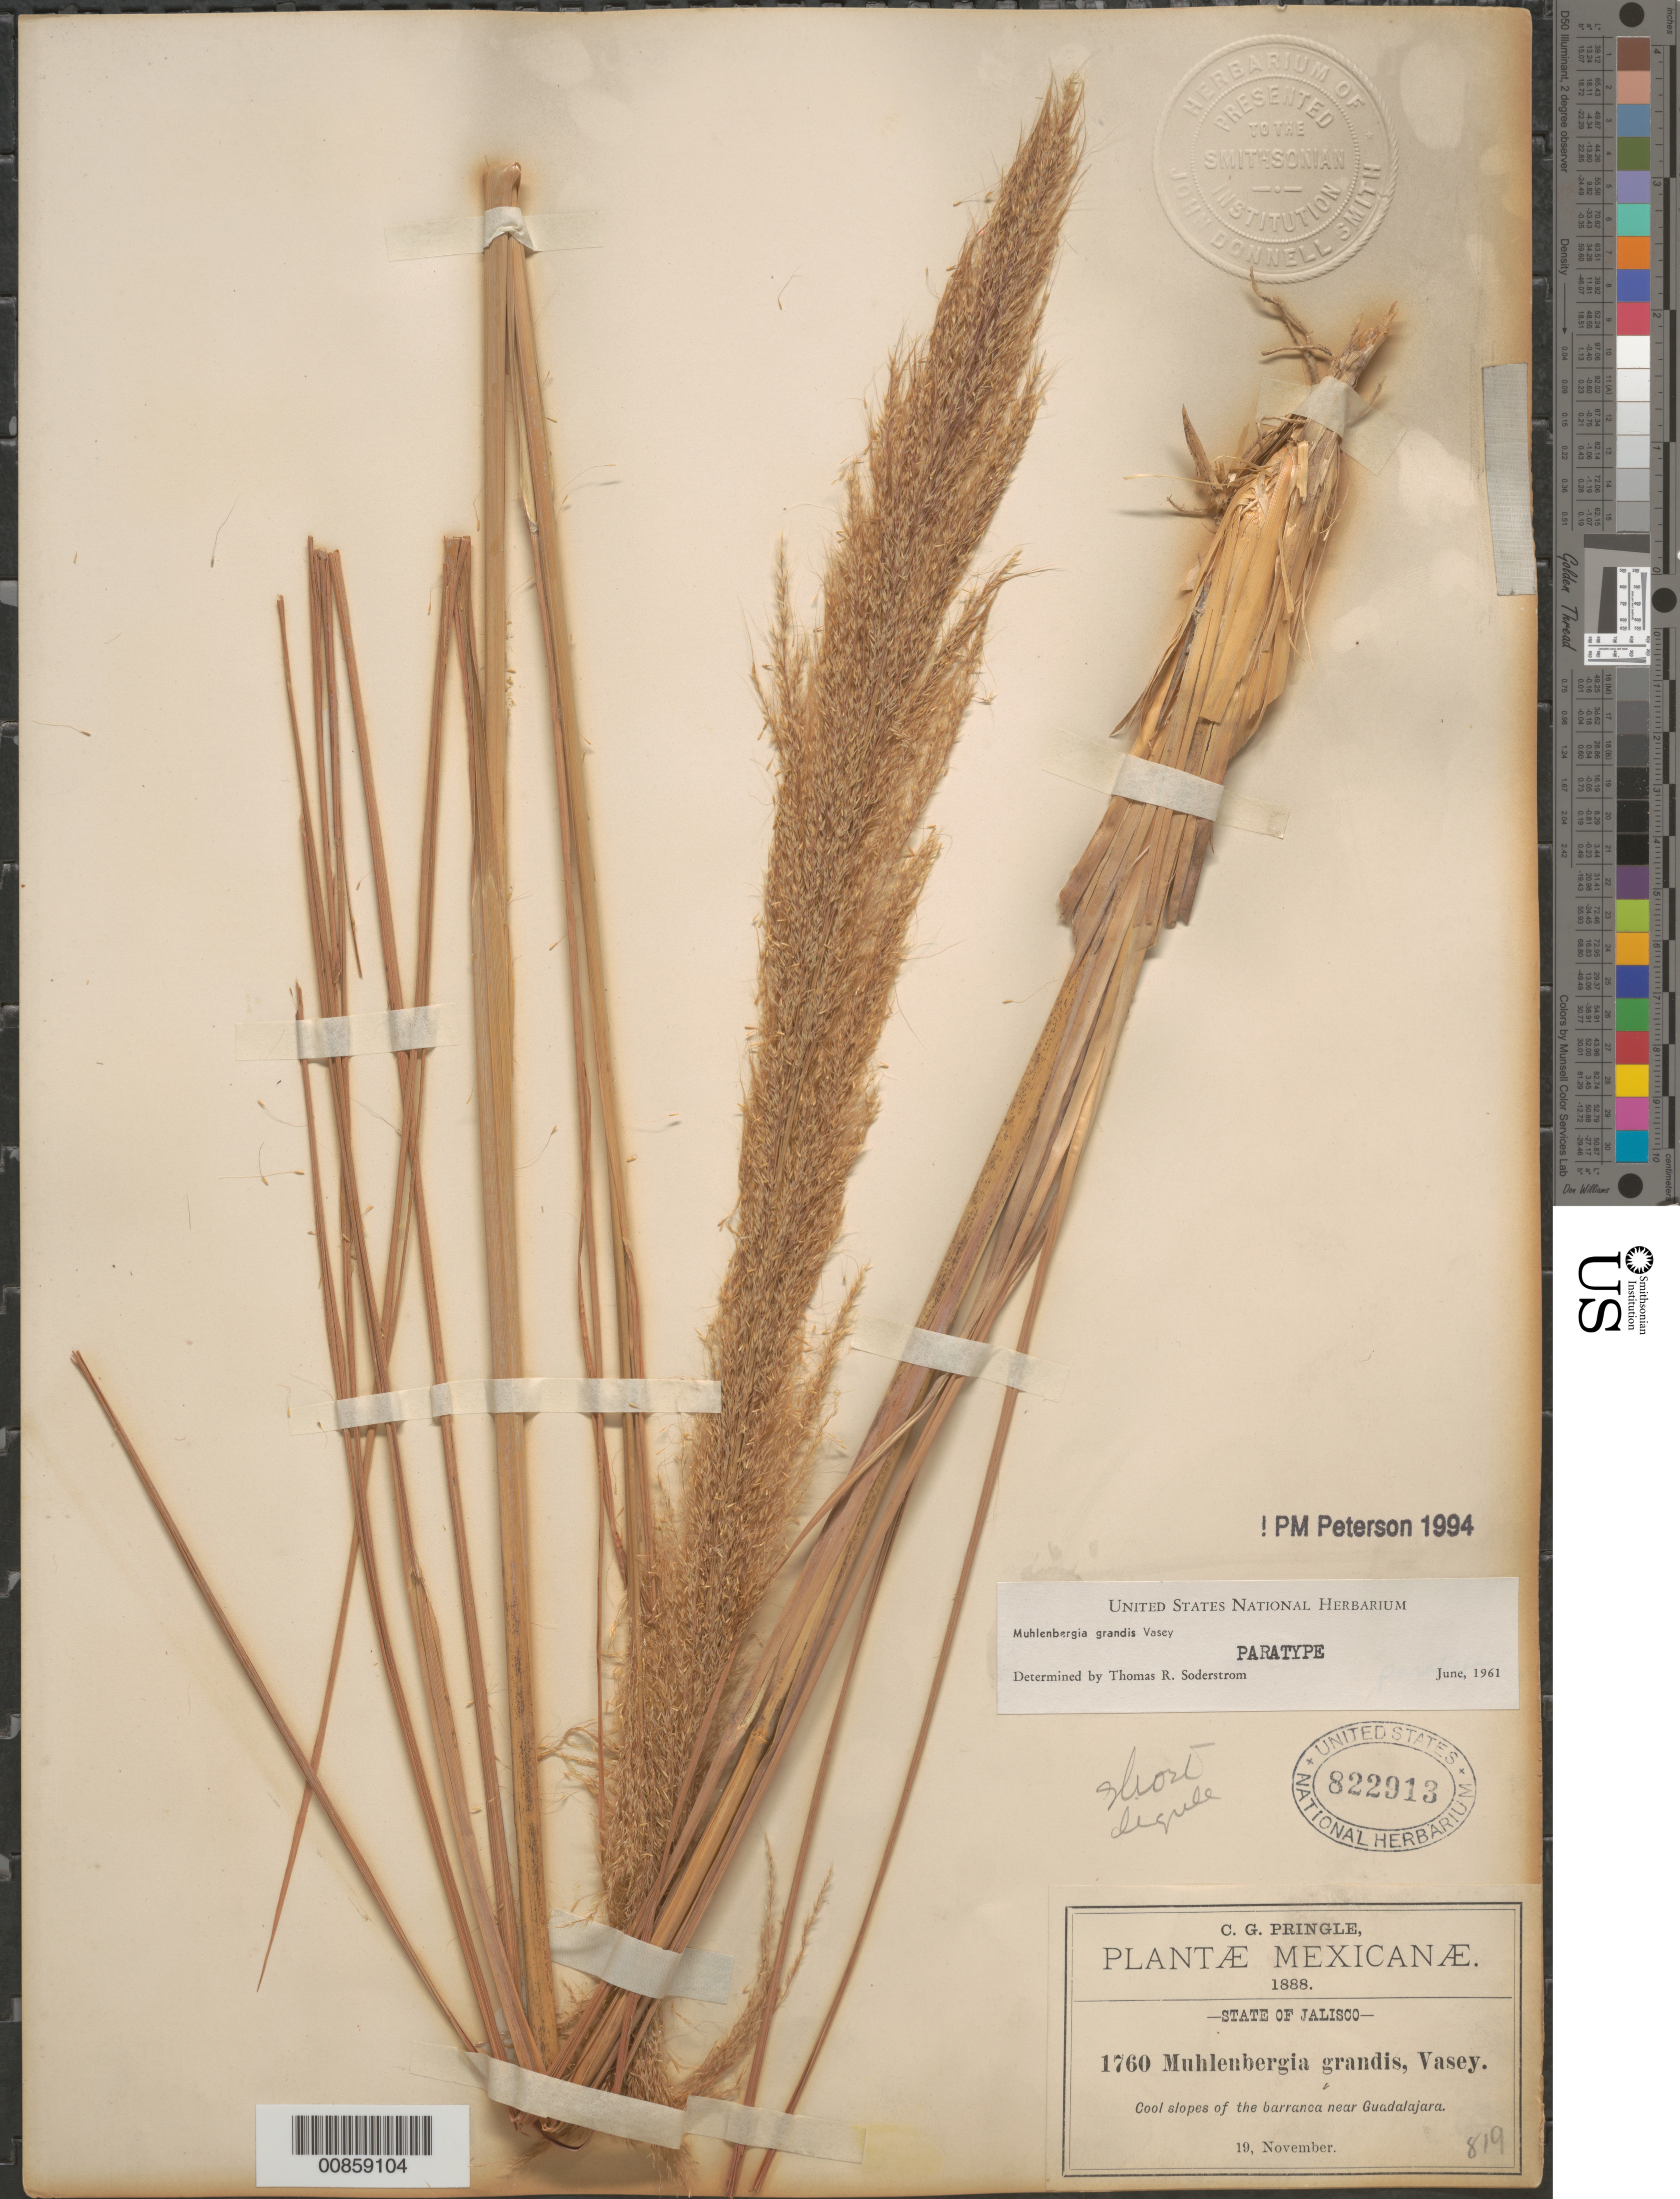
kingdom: Plantae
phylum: Tracheophyta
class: Liliopsida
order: Poales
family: Poaceae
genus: Muhlenbergia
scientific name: Muhlenbergia grandis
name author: Vasey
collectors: C. G. Pringle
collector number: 1760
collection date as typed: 19 Nov 1888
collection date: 1888-11-19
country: Mexico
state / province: Jalisco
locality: Barranca near Guadalajara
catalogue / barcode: US 822913